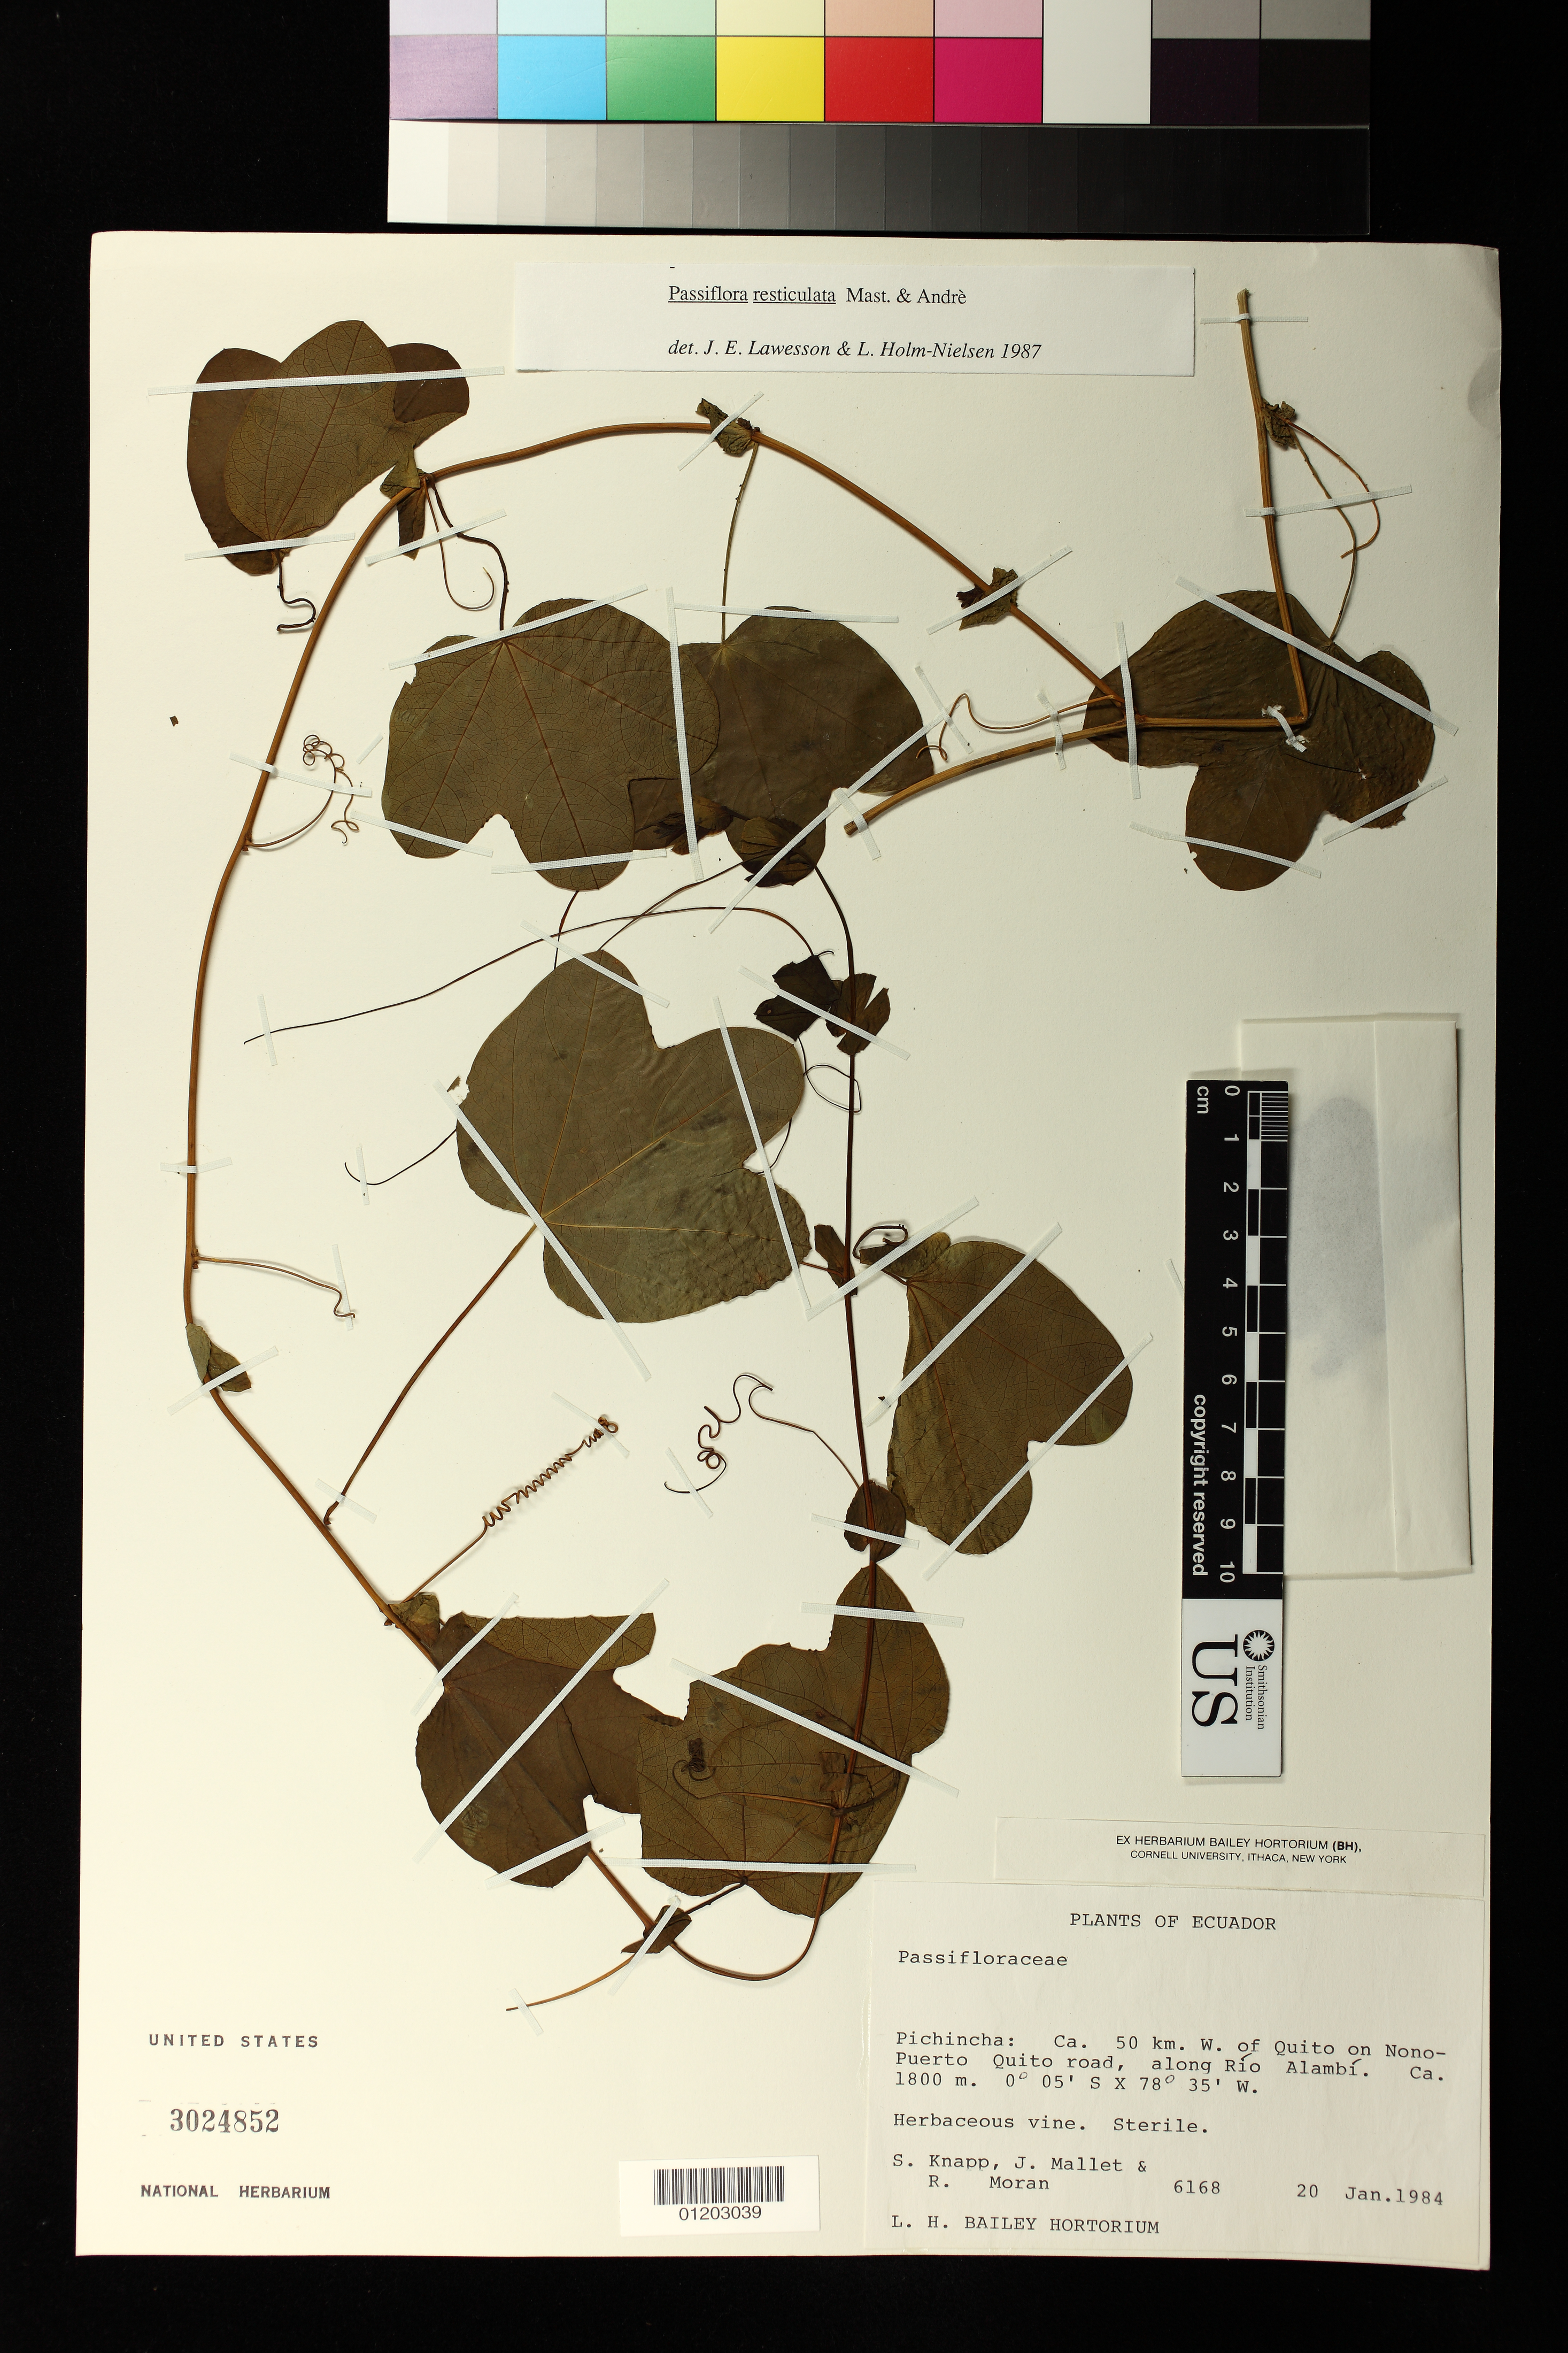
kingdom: Plantae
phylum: Tracheophyta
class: Magnoliopsida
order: Malpighiales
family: Passifloraceae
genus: Passiflora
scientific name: Passiflora resticulata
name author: Mast. & André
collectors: S. Knapp, J. Mallet & R. Moran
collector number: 6168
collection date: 1984-01-20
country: Ecuador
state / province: Pichincha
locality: Ca. 50 km. W. of Quito on Nono-Puerto Quito road, along Rio Alambi.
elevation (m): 1800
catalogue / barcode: US 3024852